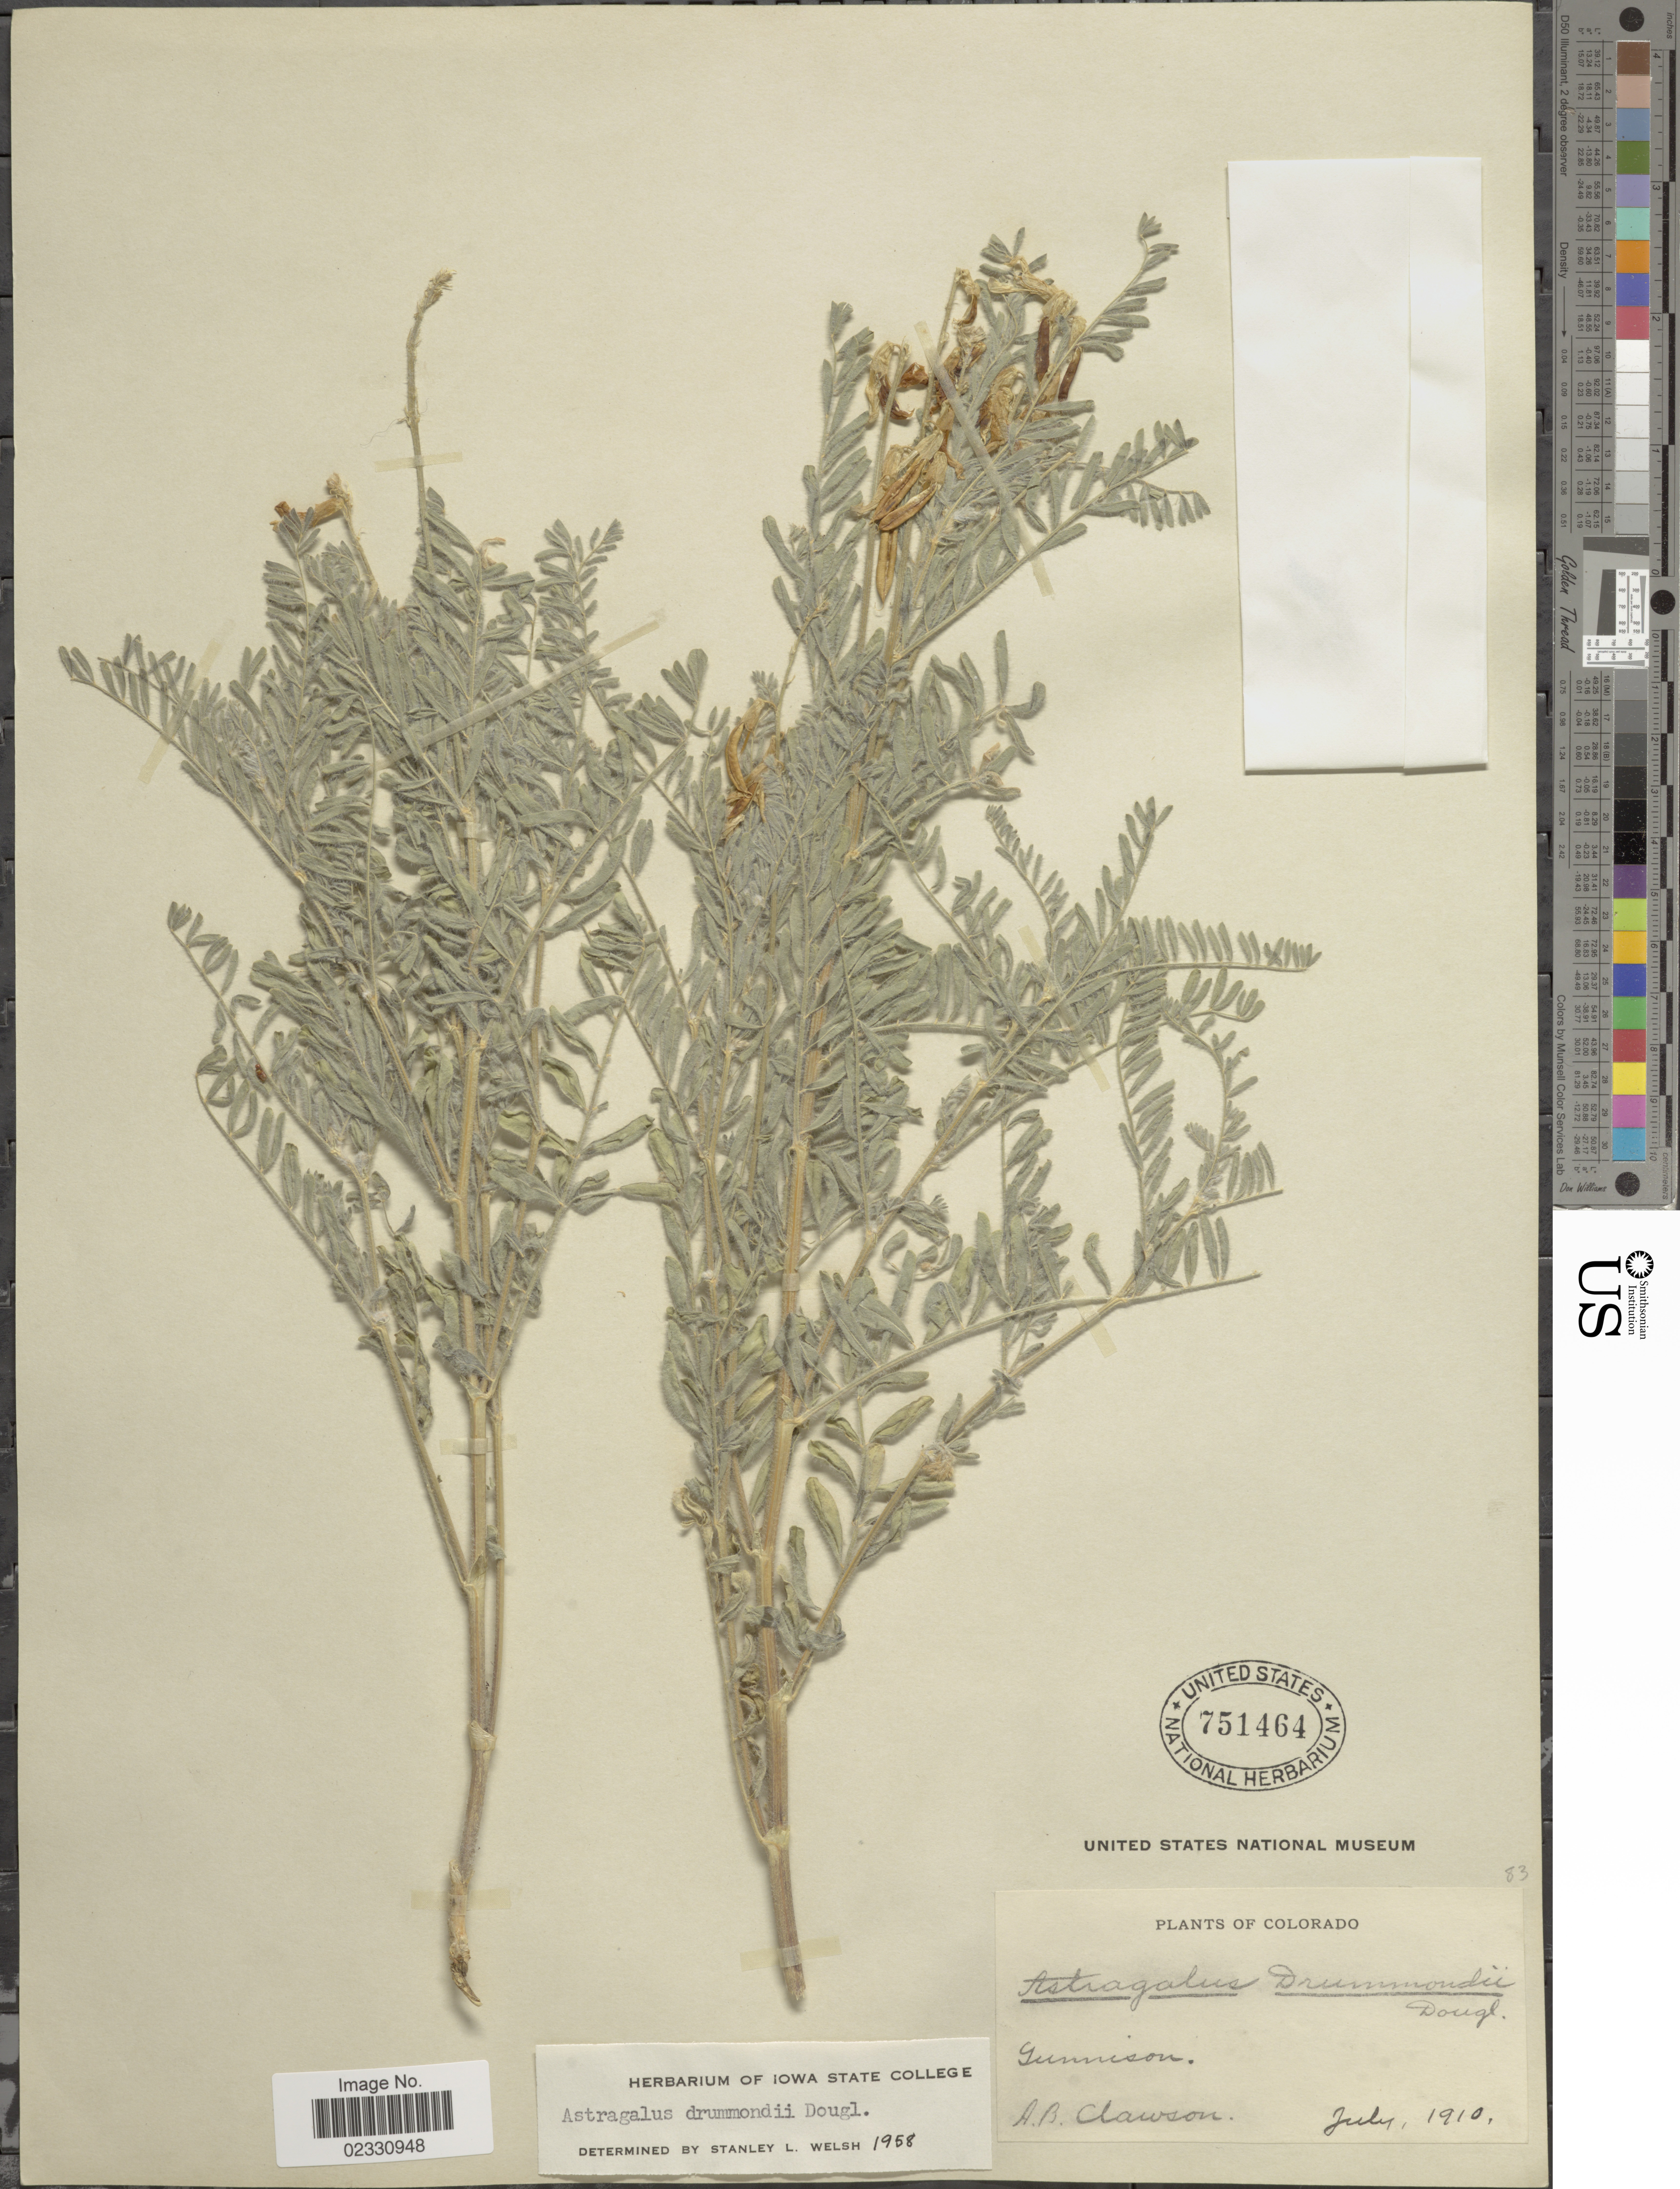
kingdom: Plantae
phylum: Tracheophyta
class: Magnoliopsida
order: Fabales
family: Fabaceae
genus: Astragalus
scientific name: Astragalus drummondii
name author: Hook.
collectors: A. Clawson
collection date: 1910-07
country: United States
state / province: Colorado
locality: Gunnison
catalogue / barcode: US 751464